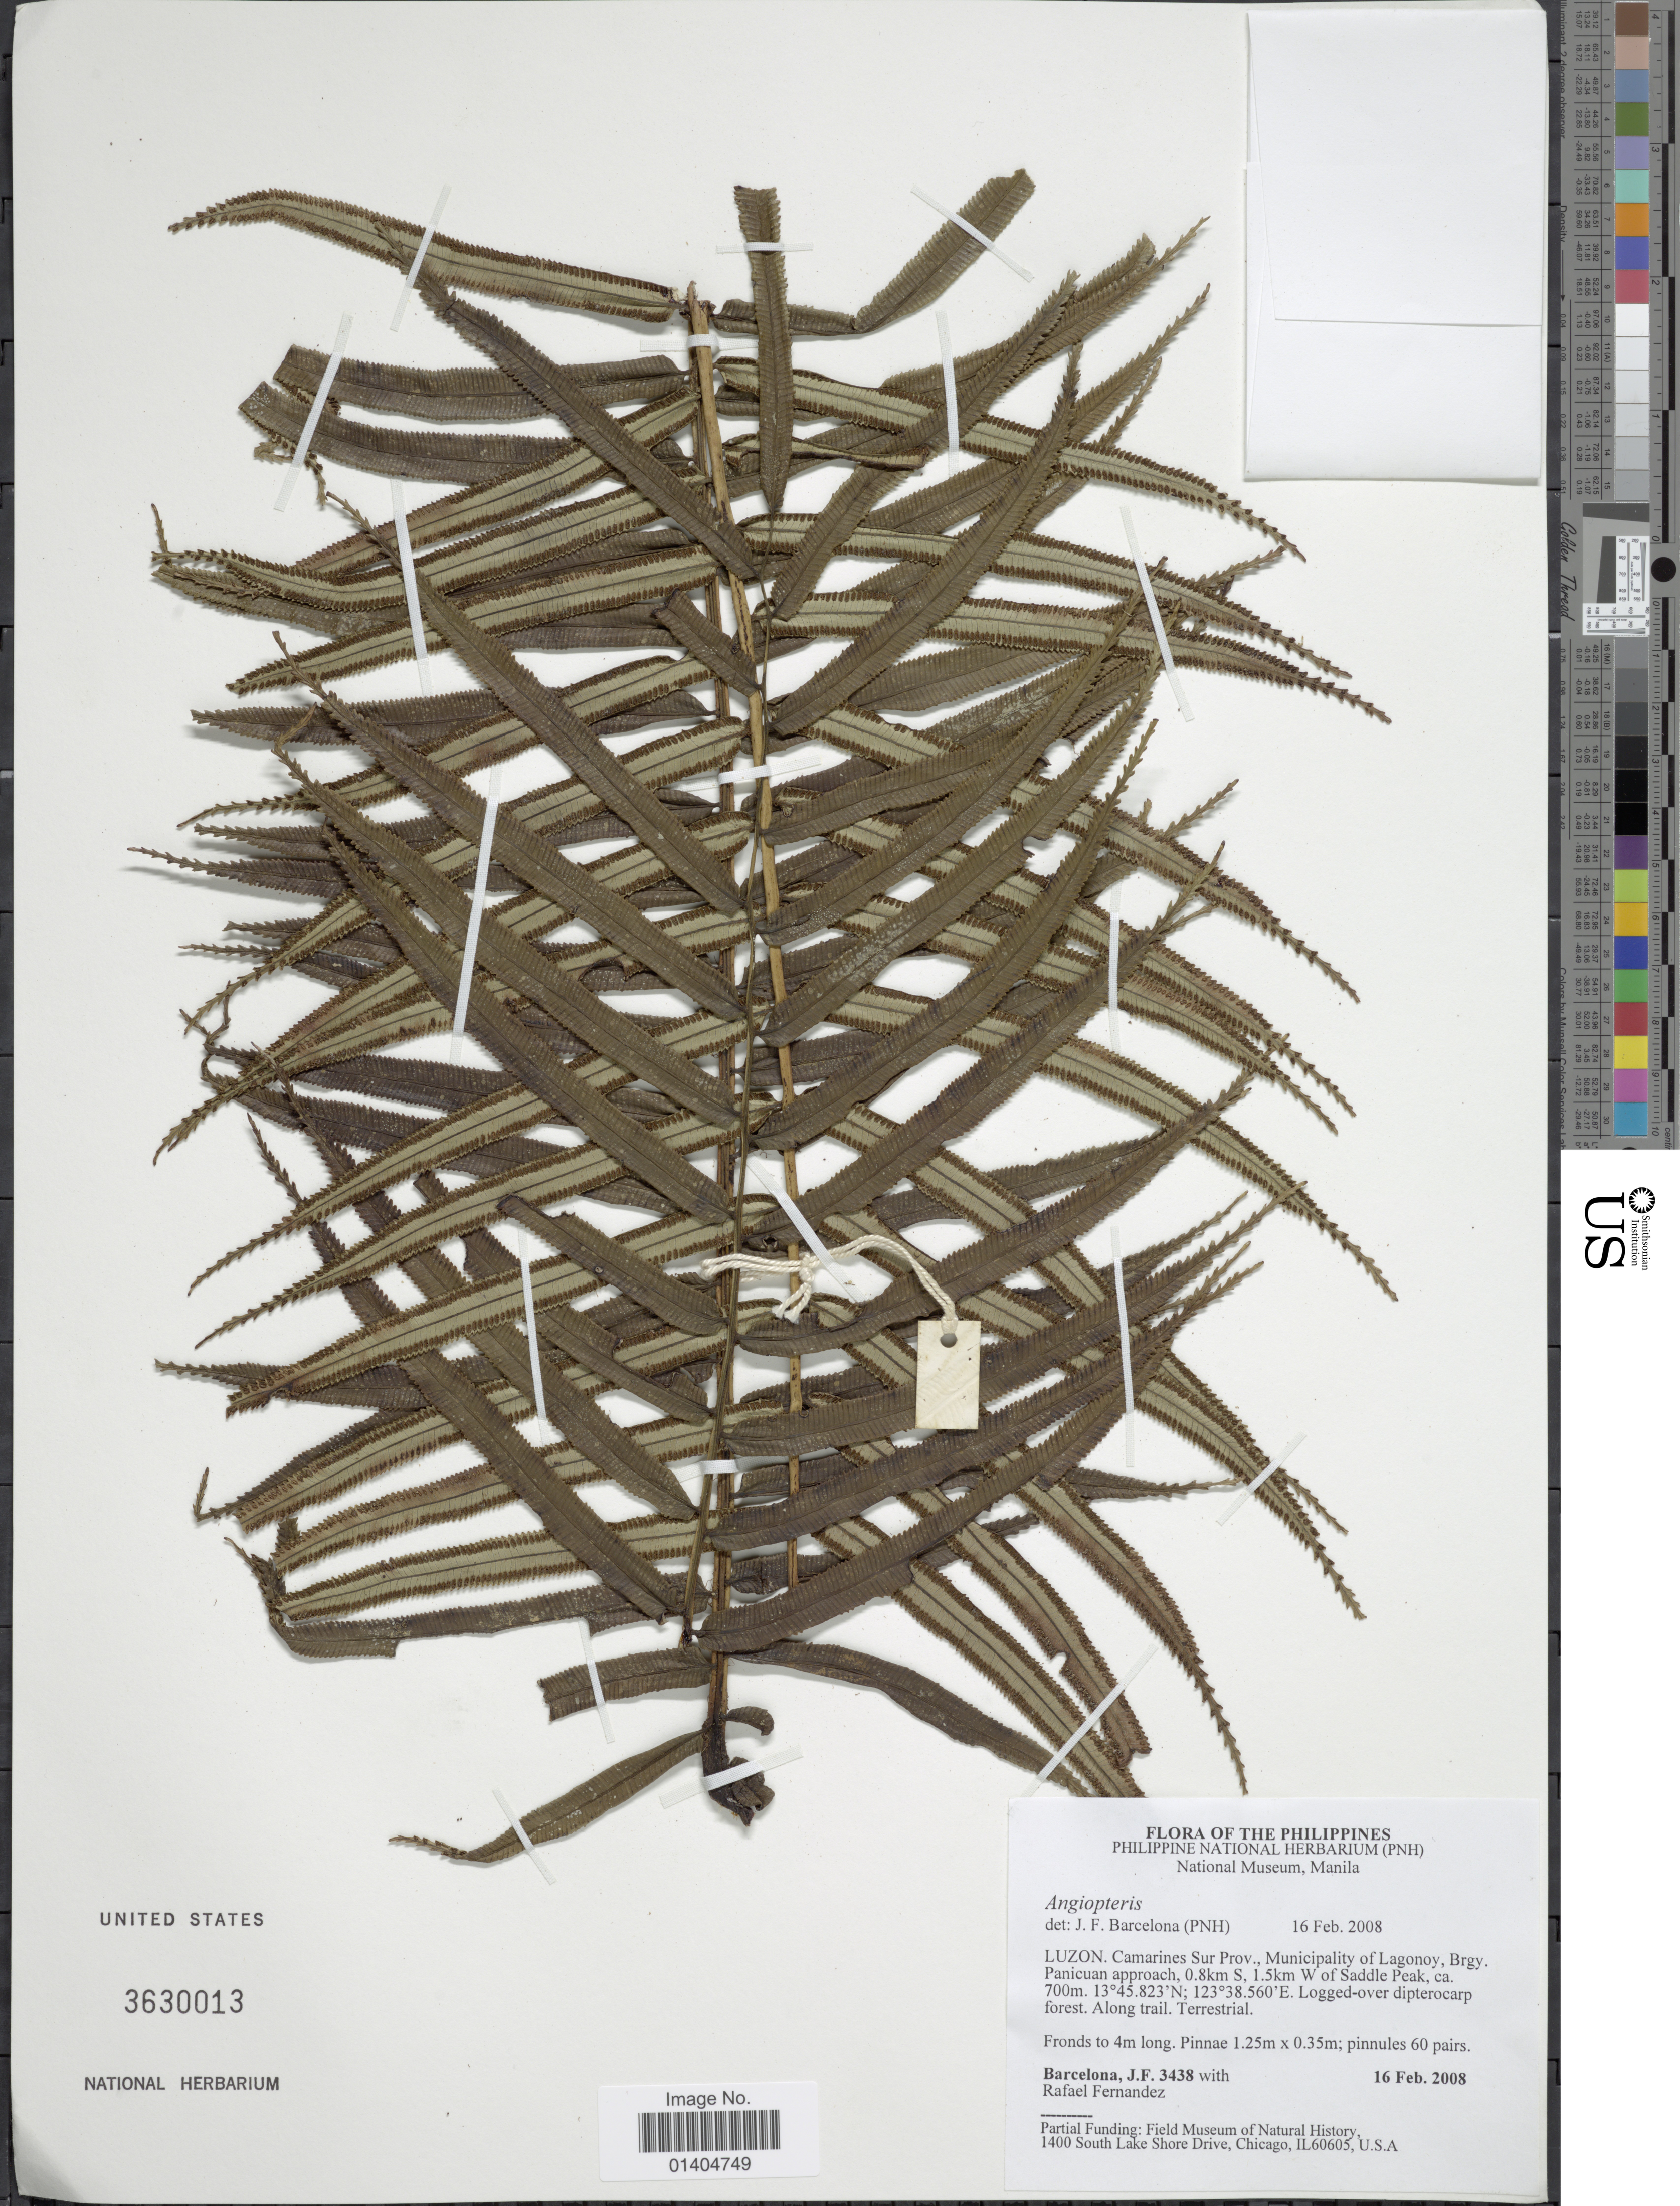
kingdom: Plantae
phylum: Tracheophyta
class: Polypodiopsida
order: Marattiales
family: Marattiaceae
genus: Angiopteris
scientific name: Angiopteris sp.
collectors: J. F. Barcelona & R. Fernandez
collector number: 3438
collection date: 2008-02-16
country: Philippines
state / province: Central Luzon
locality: Luzon, Camarines Sur Prov., Municipality of Lagonoy, Brgy. Panicuan approach, 0.8km S, 1.5km W of Saddle Peak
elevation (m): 700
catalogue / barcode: US 3630013